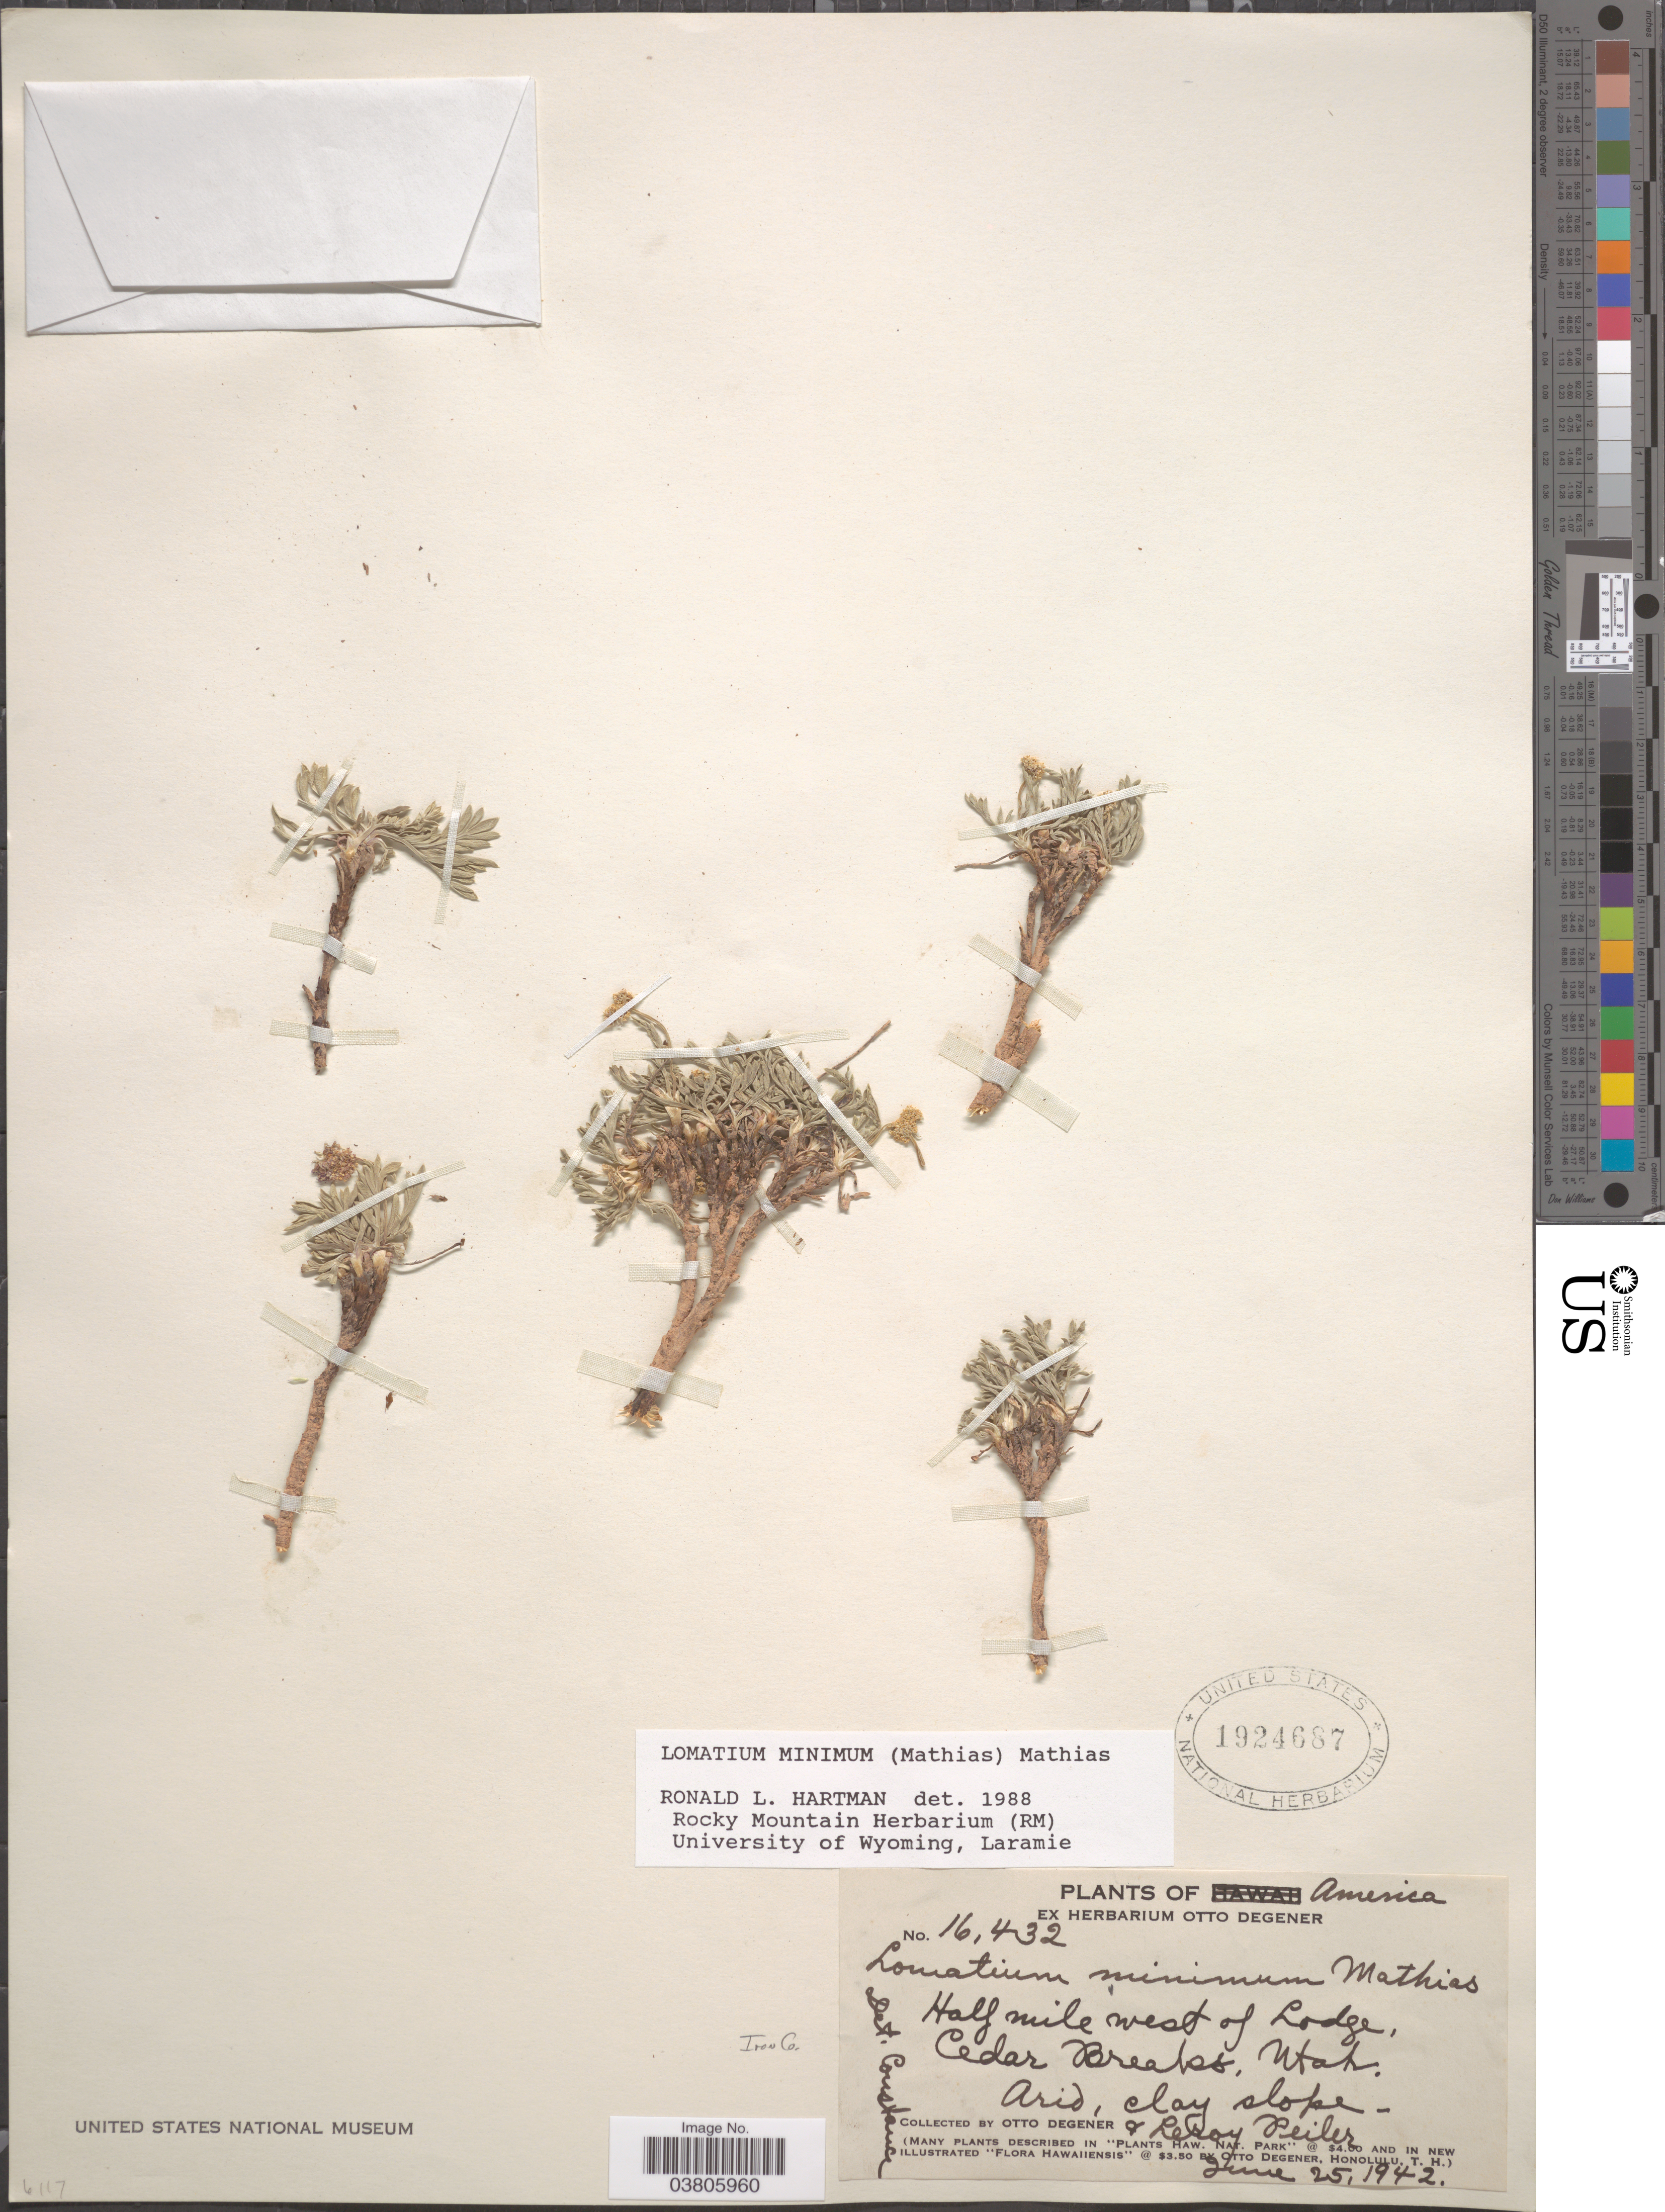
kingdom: Plantae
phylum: Tracheophyta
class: Magnoliopsida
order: Apiales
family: Apiaceae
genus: Lomatium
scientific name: Lomatium minimum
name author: (Mathias) Mathias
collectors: O. Degener & L. Peiler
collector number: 16432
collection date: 1942-06-25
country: United States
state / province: Utah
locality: Iron Co. Half mile west of Lodge, Cedar Breaks.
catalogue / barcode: US 1924687